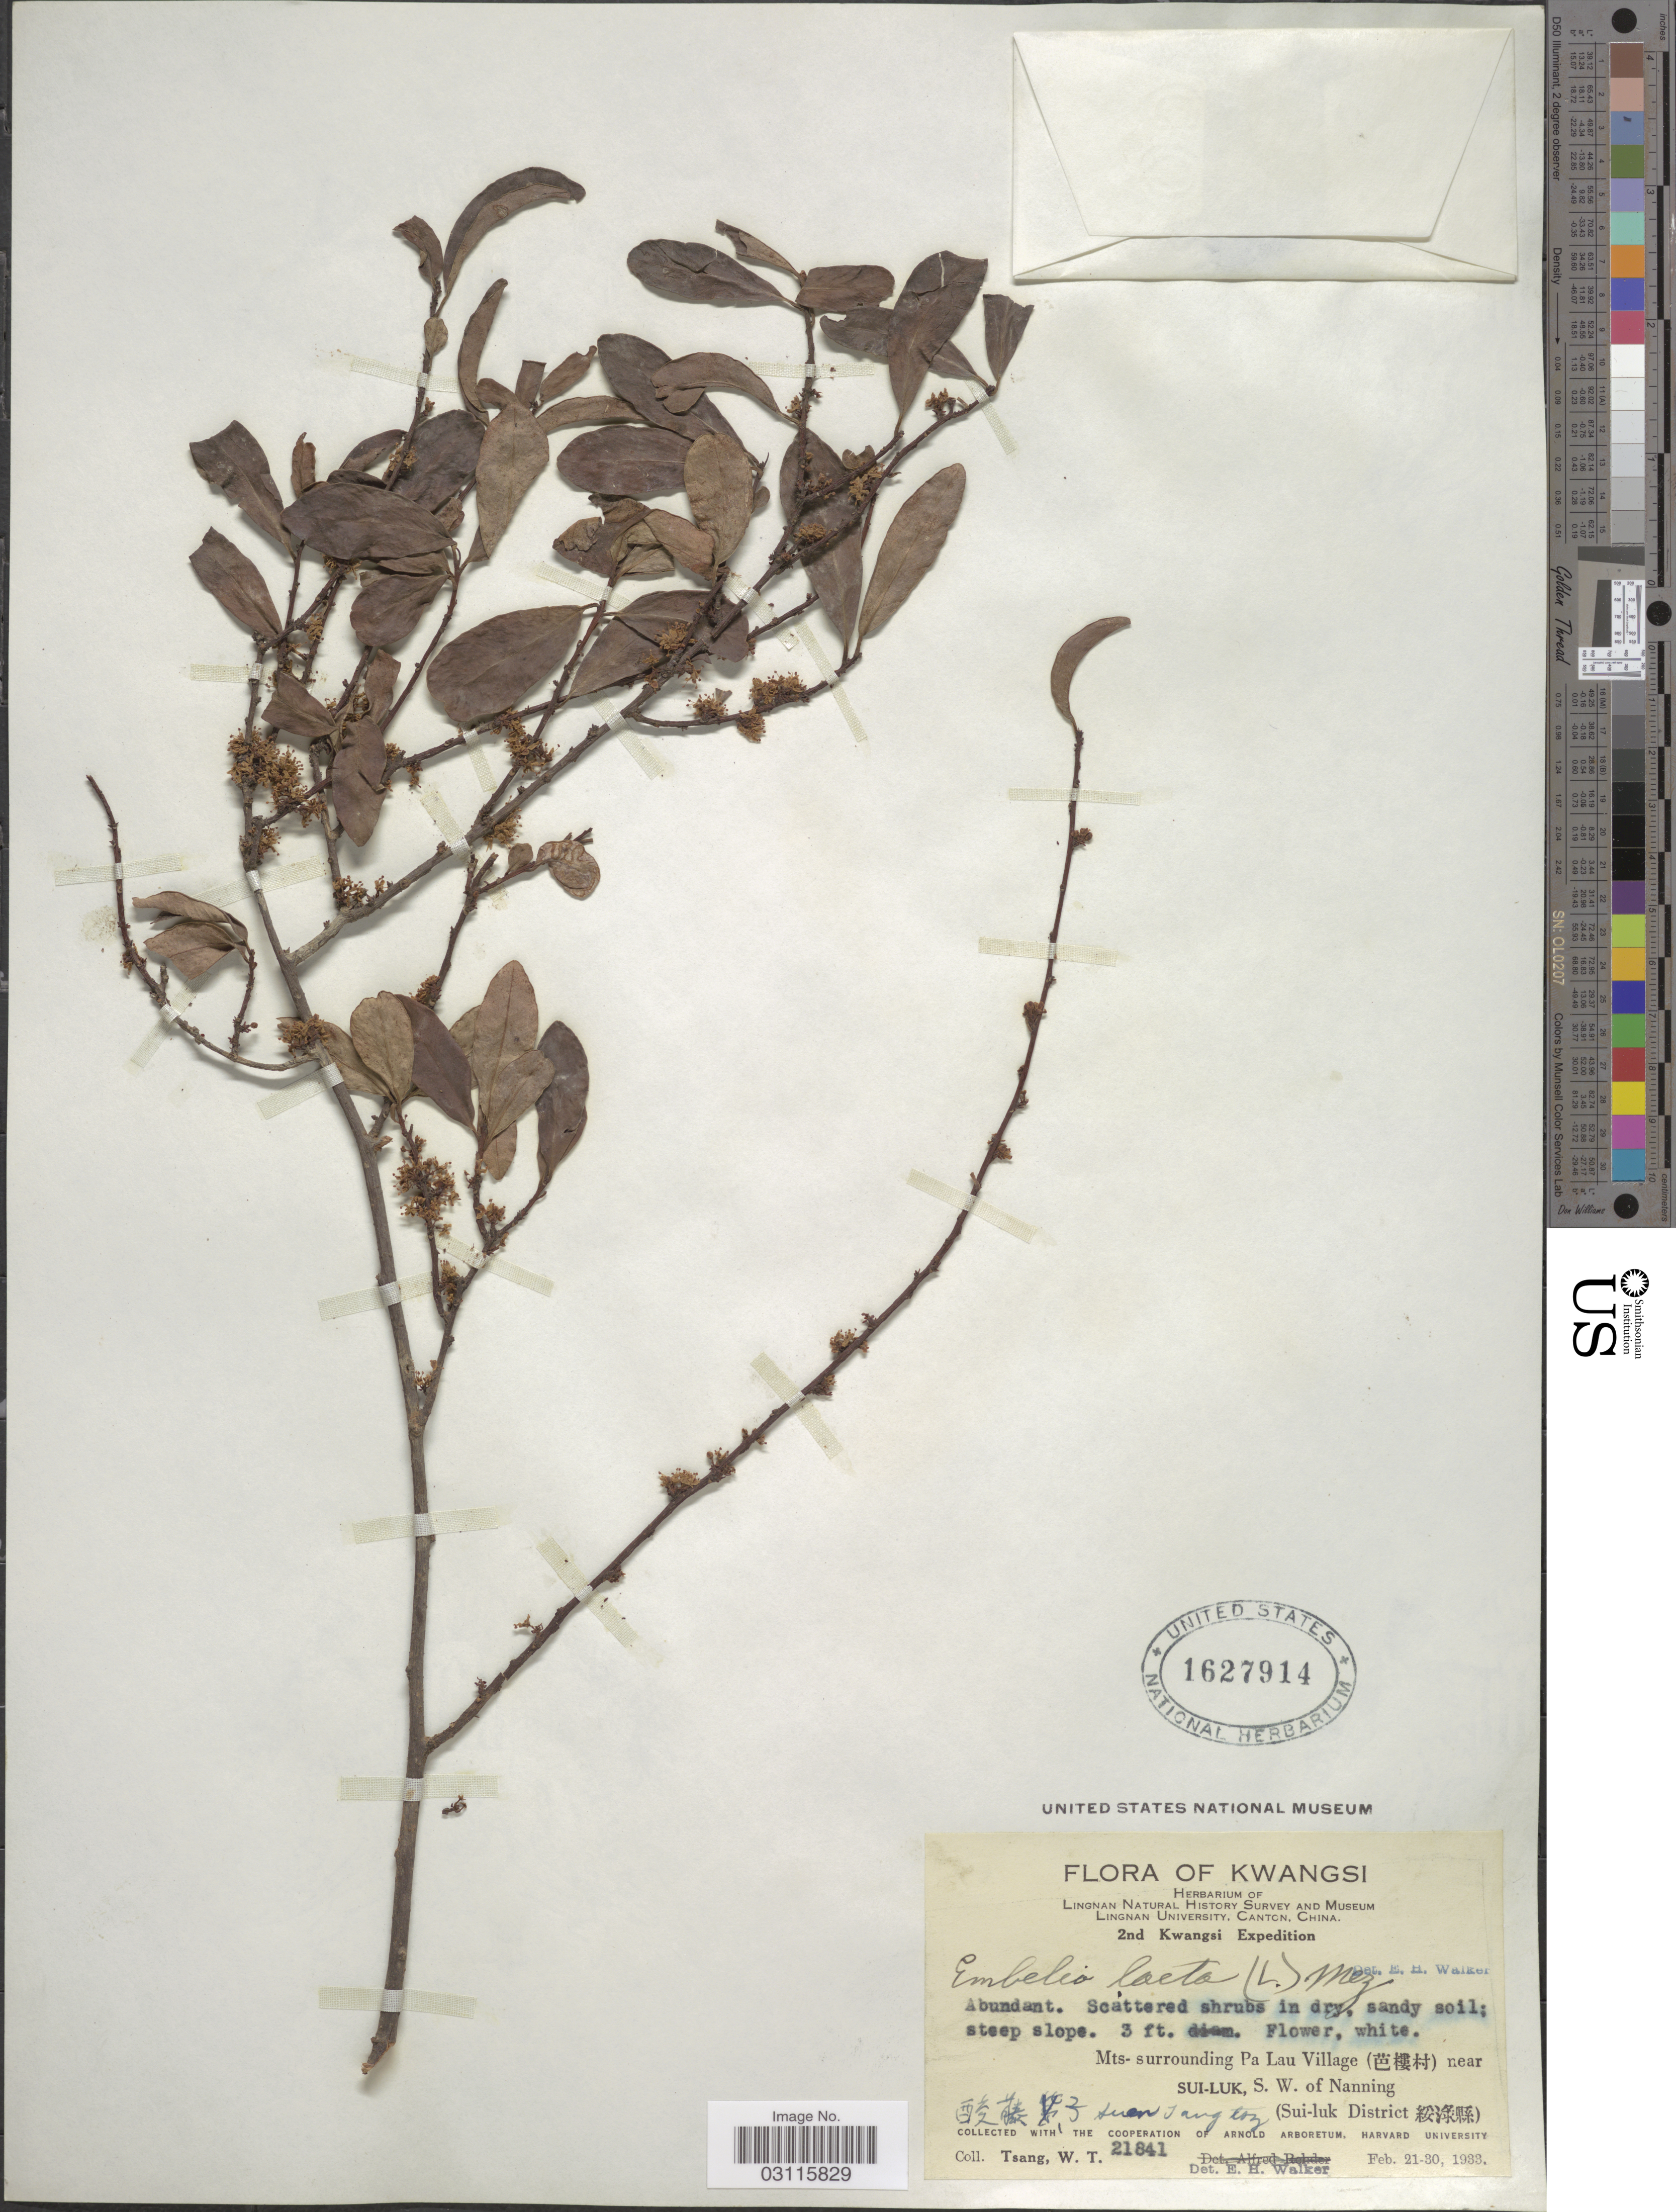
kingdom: Plantae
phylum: Tracheophyta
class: Magnoliopsida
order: Ericales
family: Primulaceae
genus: Embelia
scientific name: Embelia laeta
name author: (L.) Mez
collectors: W. T. Tsang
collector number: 21841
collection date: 1933-02-21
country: China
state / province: Guangxi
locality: Kwangsi. Mts-surrounding Pa Lau Village near Sui-Luk, S.W. of Nanning (Sui-luk District). Juan Tang tze. [interpreted]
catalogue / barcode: US 1627914